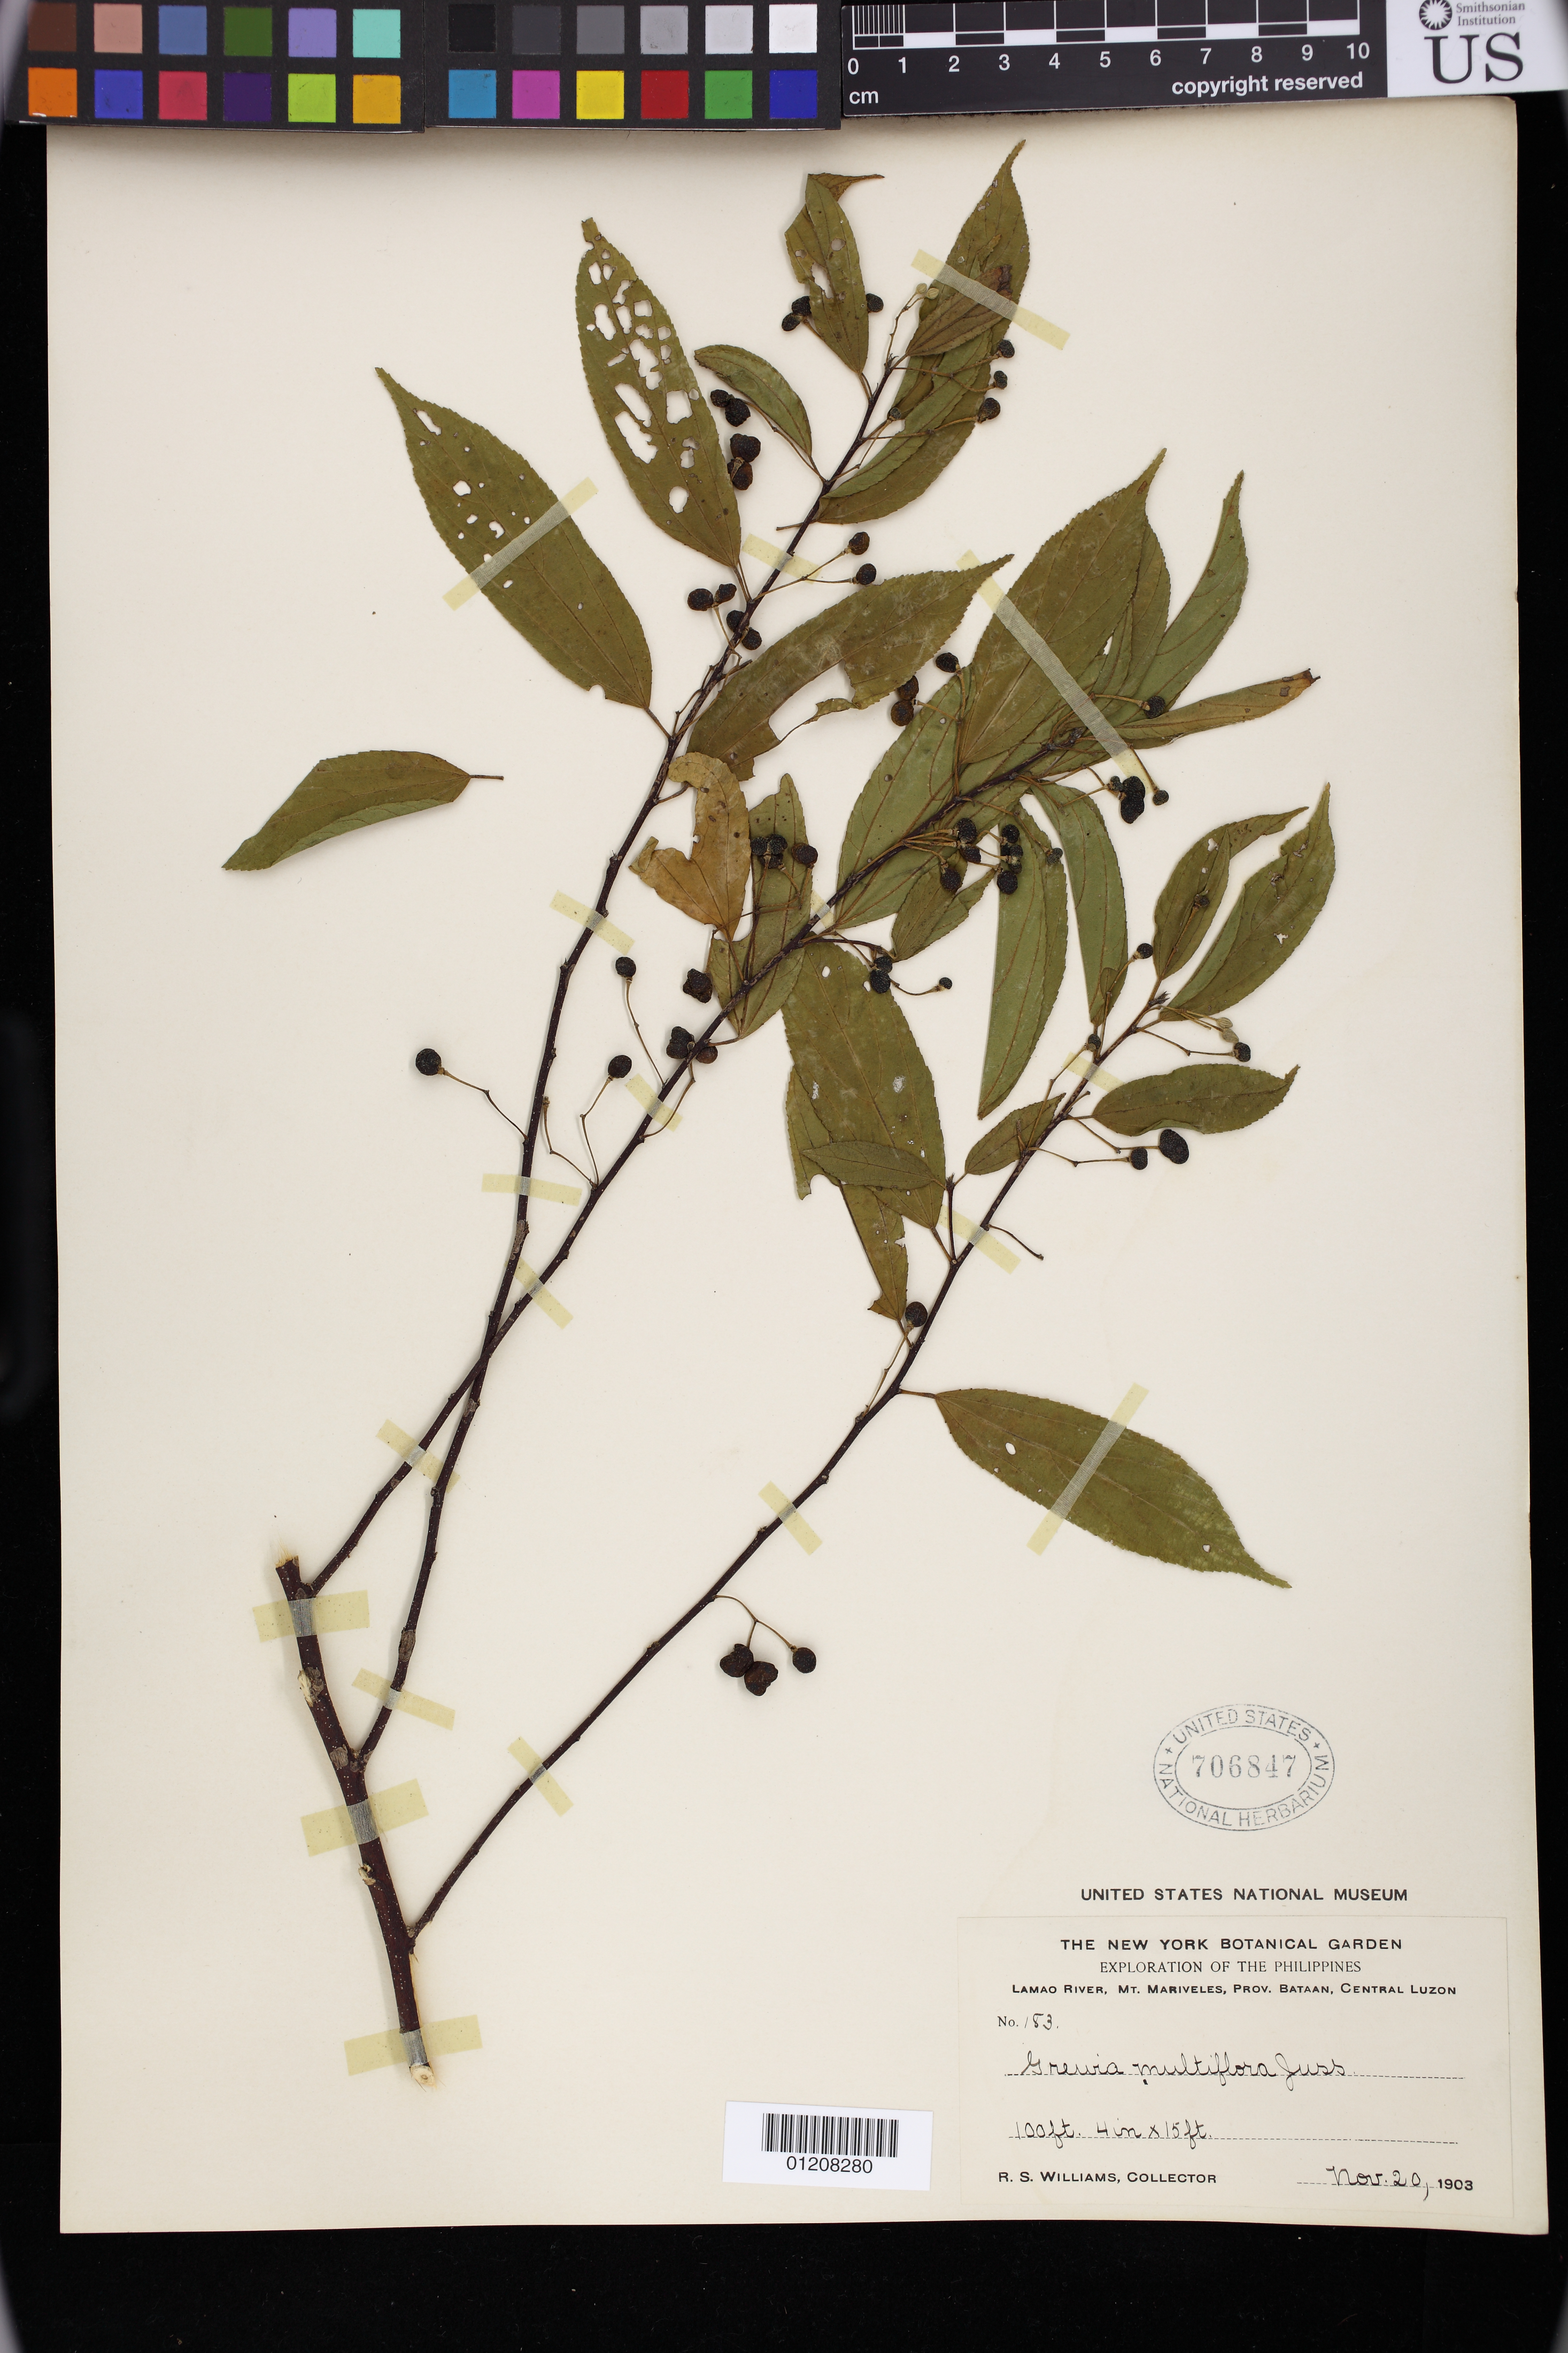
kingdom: Plantae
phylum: Tracheophyta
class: Magnoliopsida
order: Malvales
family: Malvaceae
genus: Grewia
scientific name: Grewia multiflora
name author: Juss.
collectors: R. S. Williams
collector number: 183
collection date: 1903-11-20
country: Philippines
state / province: Central Luzon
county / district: Bataan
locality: Mt. Mariveles, Lamao River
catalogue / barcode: US 706847